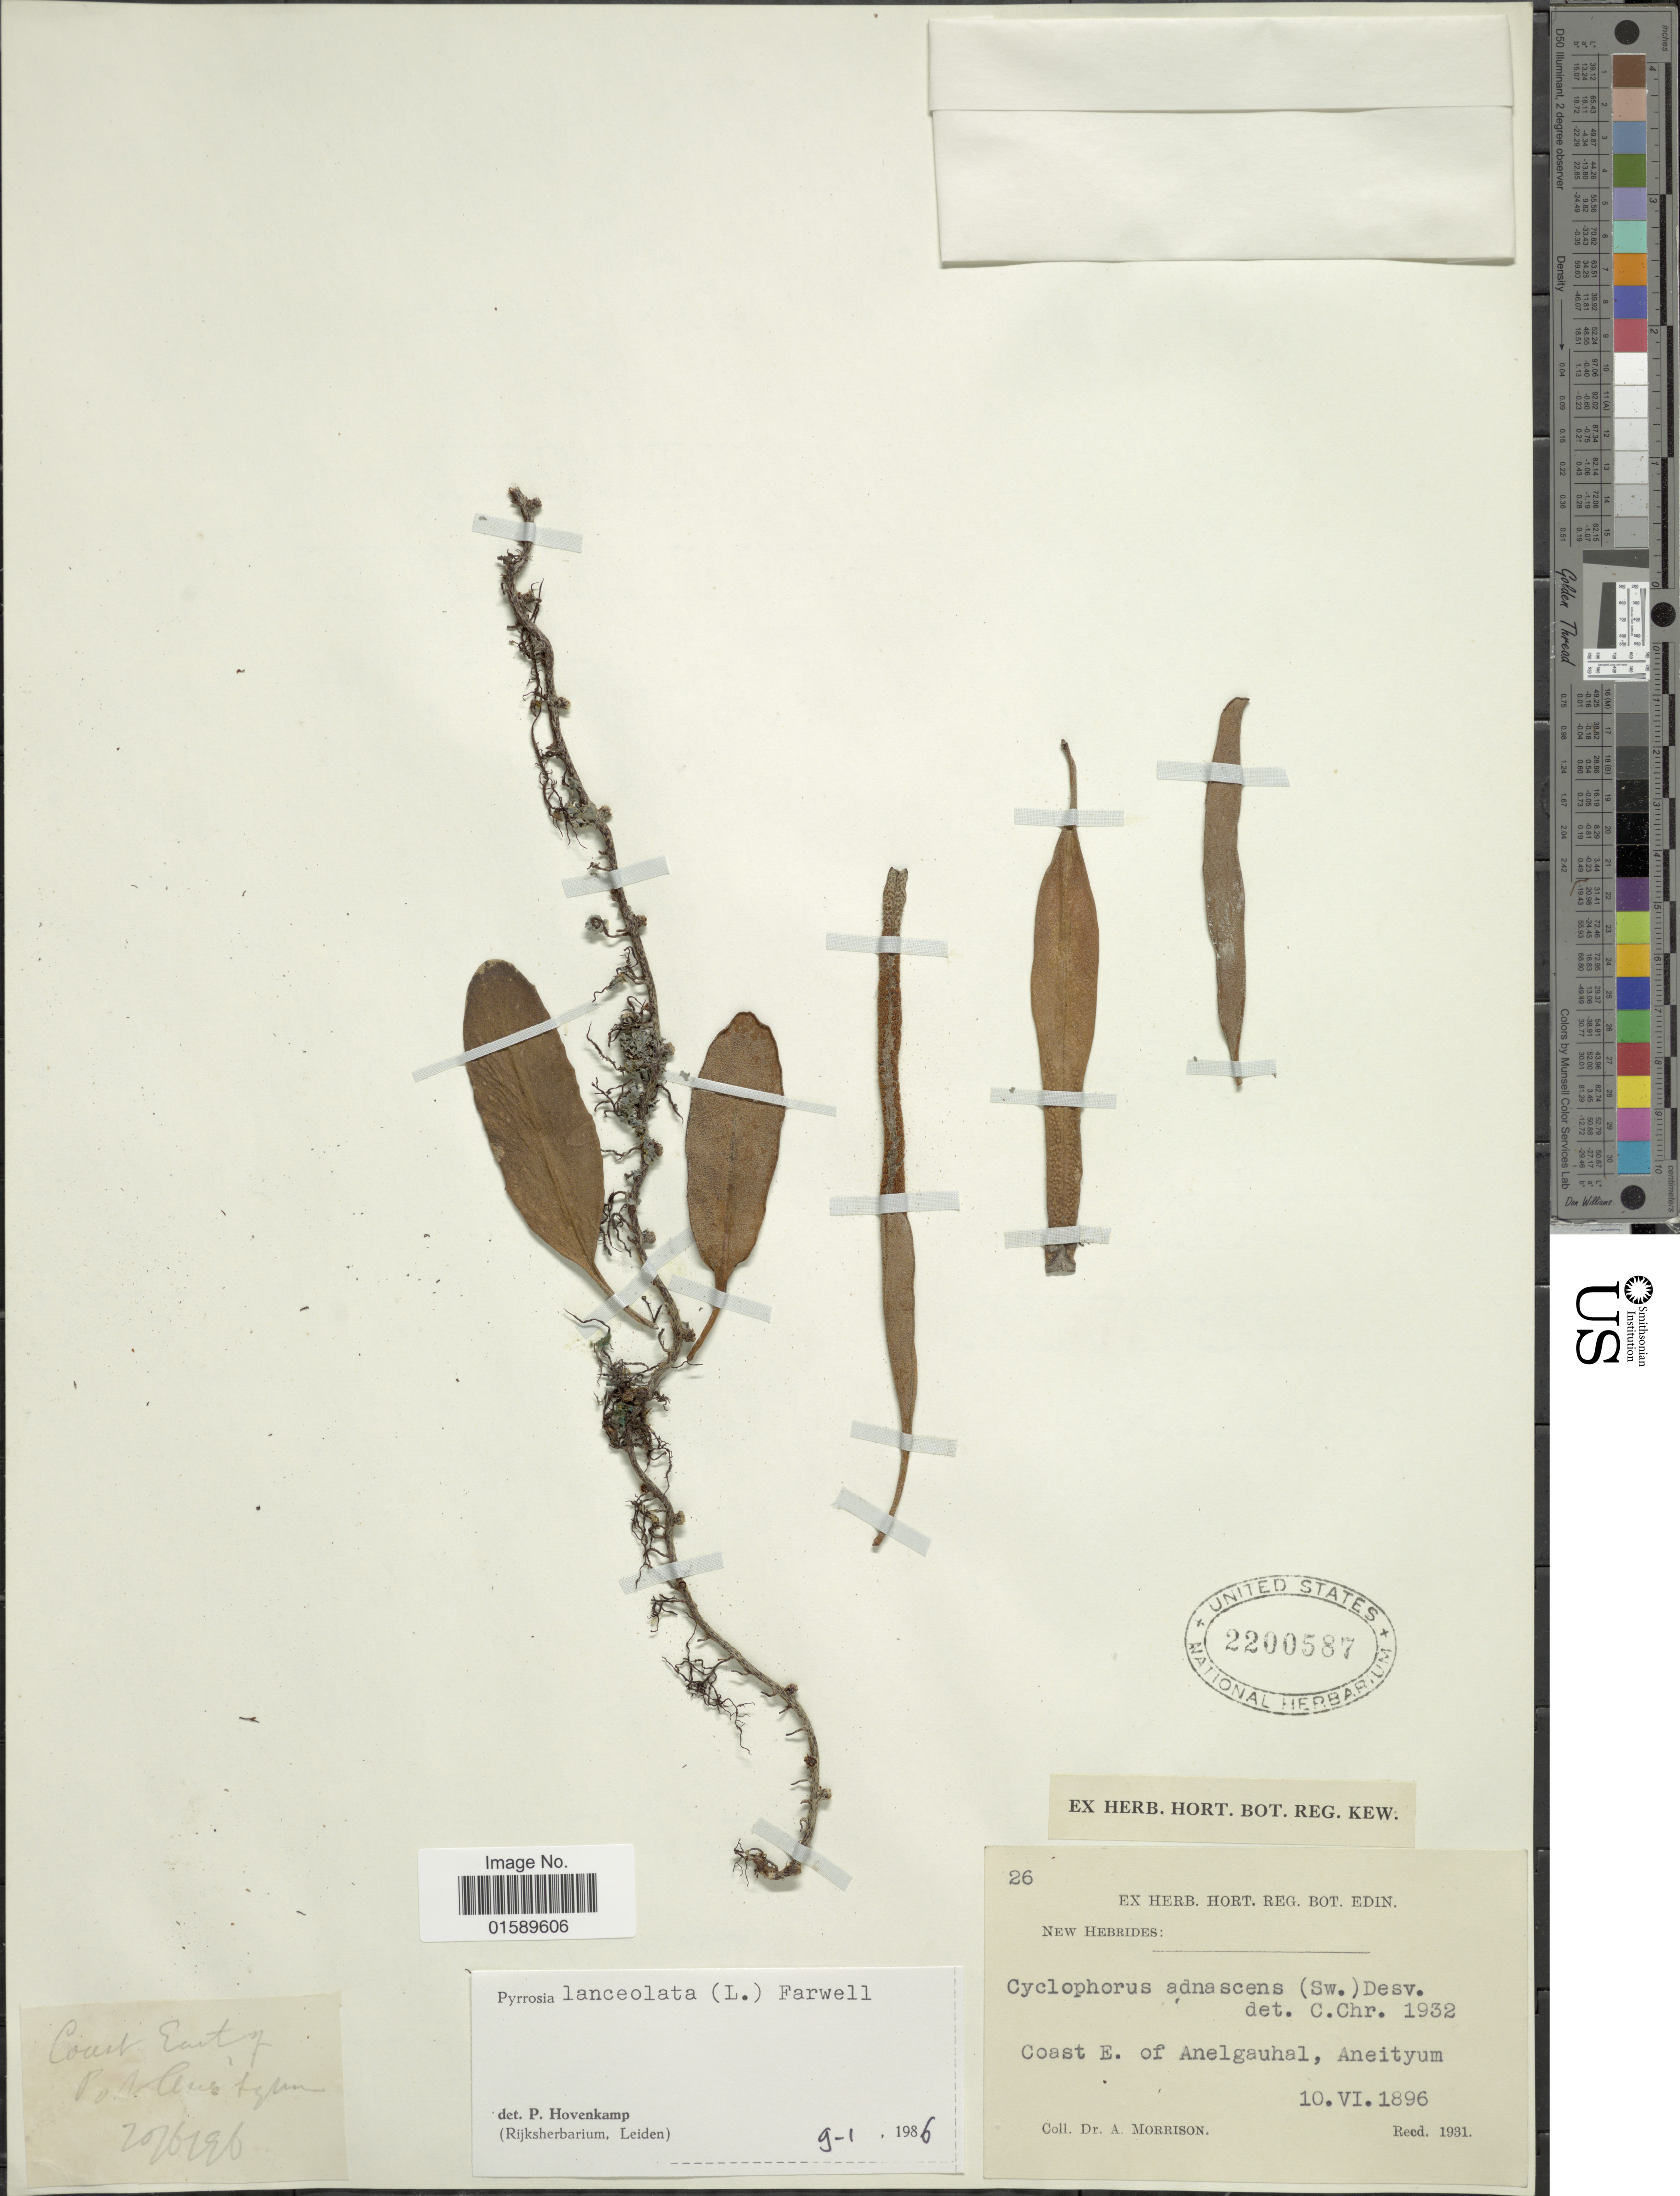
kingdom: Plantae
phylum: Tracheophyta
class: Polypodiopsida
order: Polypodiales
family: Polypodiaceae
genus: Pyrrosia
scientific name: Pyrrosia lanceolata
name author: (L.) Farw.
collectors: A. Morrison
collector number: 26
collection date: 1896-06-10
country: Vanuatu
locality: New Hebrides: Coast E. of Anelgauhel, Aneityum.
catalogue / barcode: US 2200587